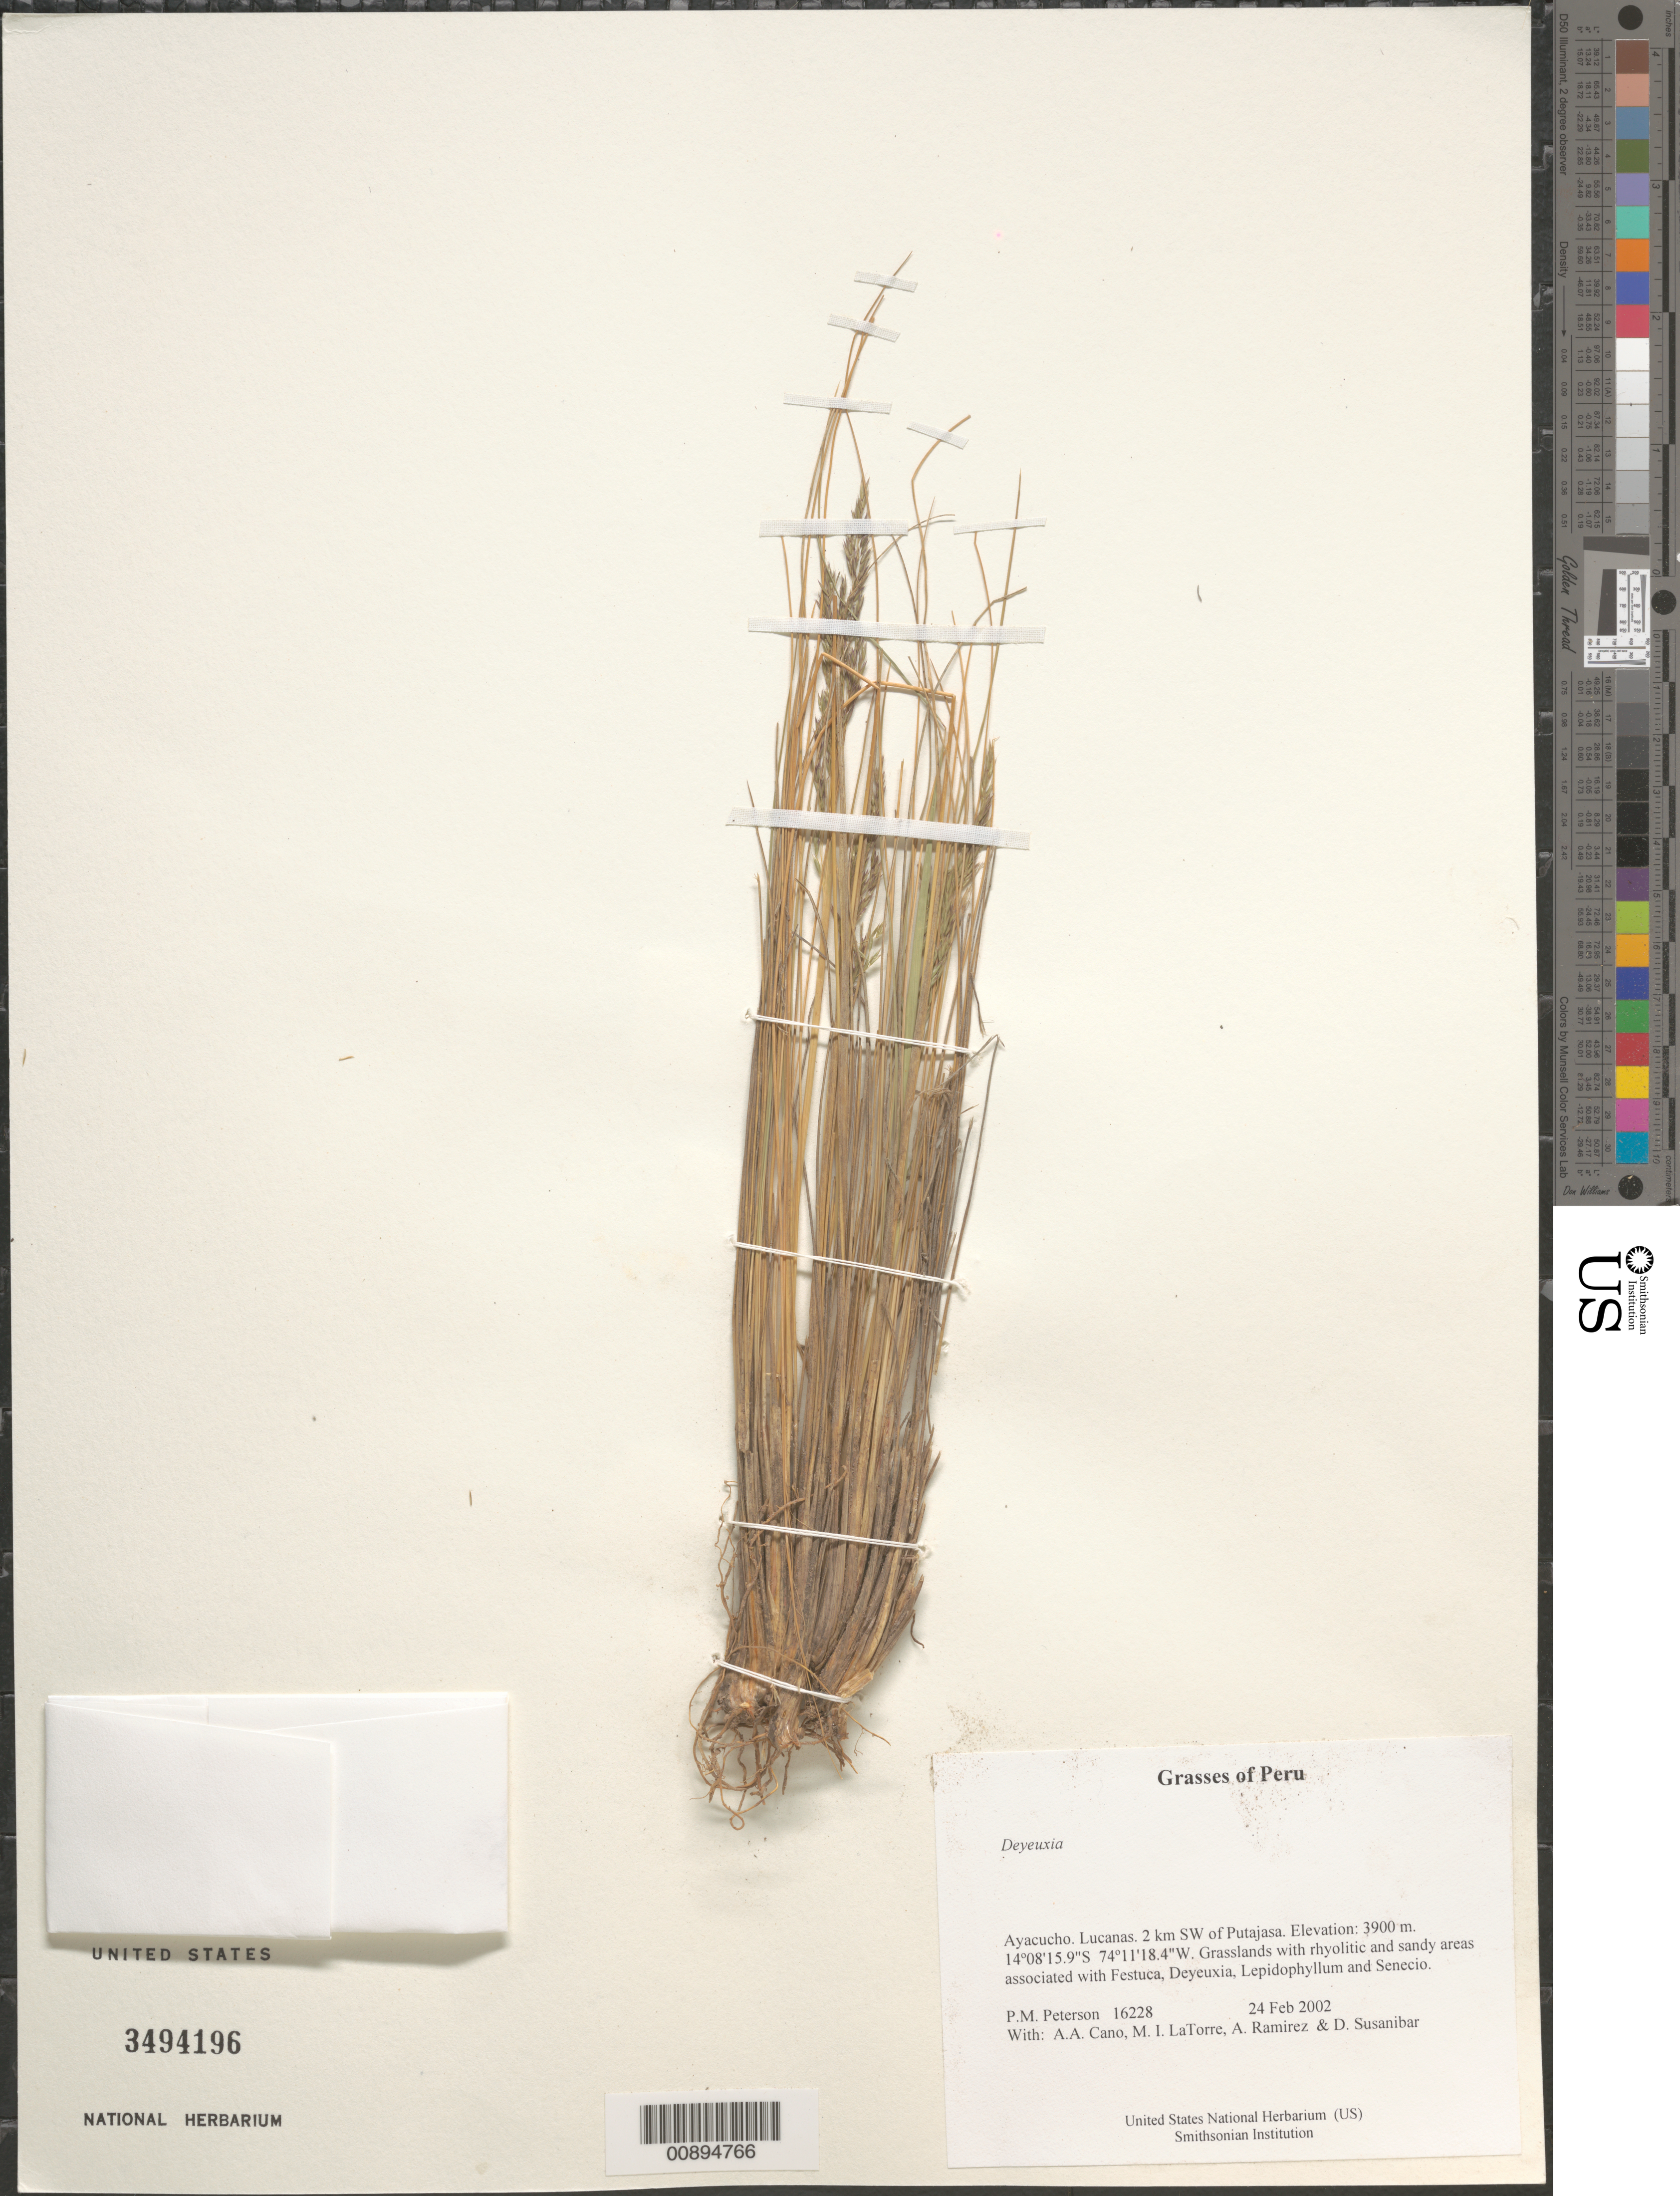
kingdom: Plantae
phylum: Tracheophyta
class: Liliopsida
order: Poales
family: Poaceae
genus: Calamagrostis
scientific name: Calamagrostis sp.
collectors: P. M. Peterson, A. Cano, M. I. La Torre, A. Ramírez & D. Susanibar Cruz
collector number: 16228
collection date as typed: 24 Feb 2002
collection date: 2002-02-24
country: Peru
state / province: Ayacucho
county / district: Lucanas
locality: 2 km SW of Putajasa.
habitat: Grasslands with rhyolitic and sandy areas associated with ~Festuca, Deyeuxia, Lepidophyllum and Senecio~.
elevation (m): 3900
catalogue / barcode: US 3494196